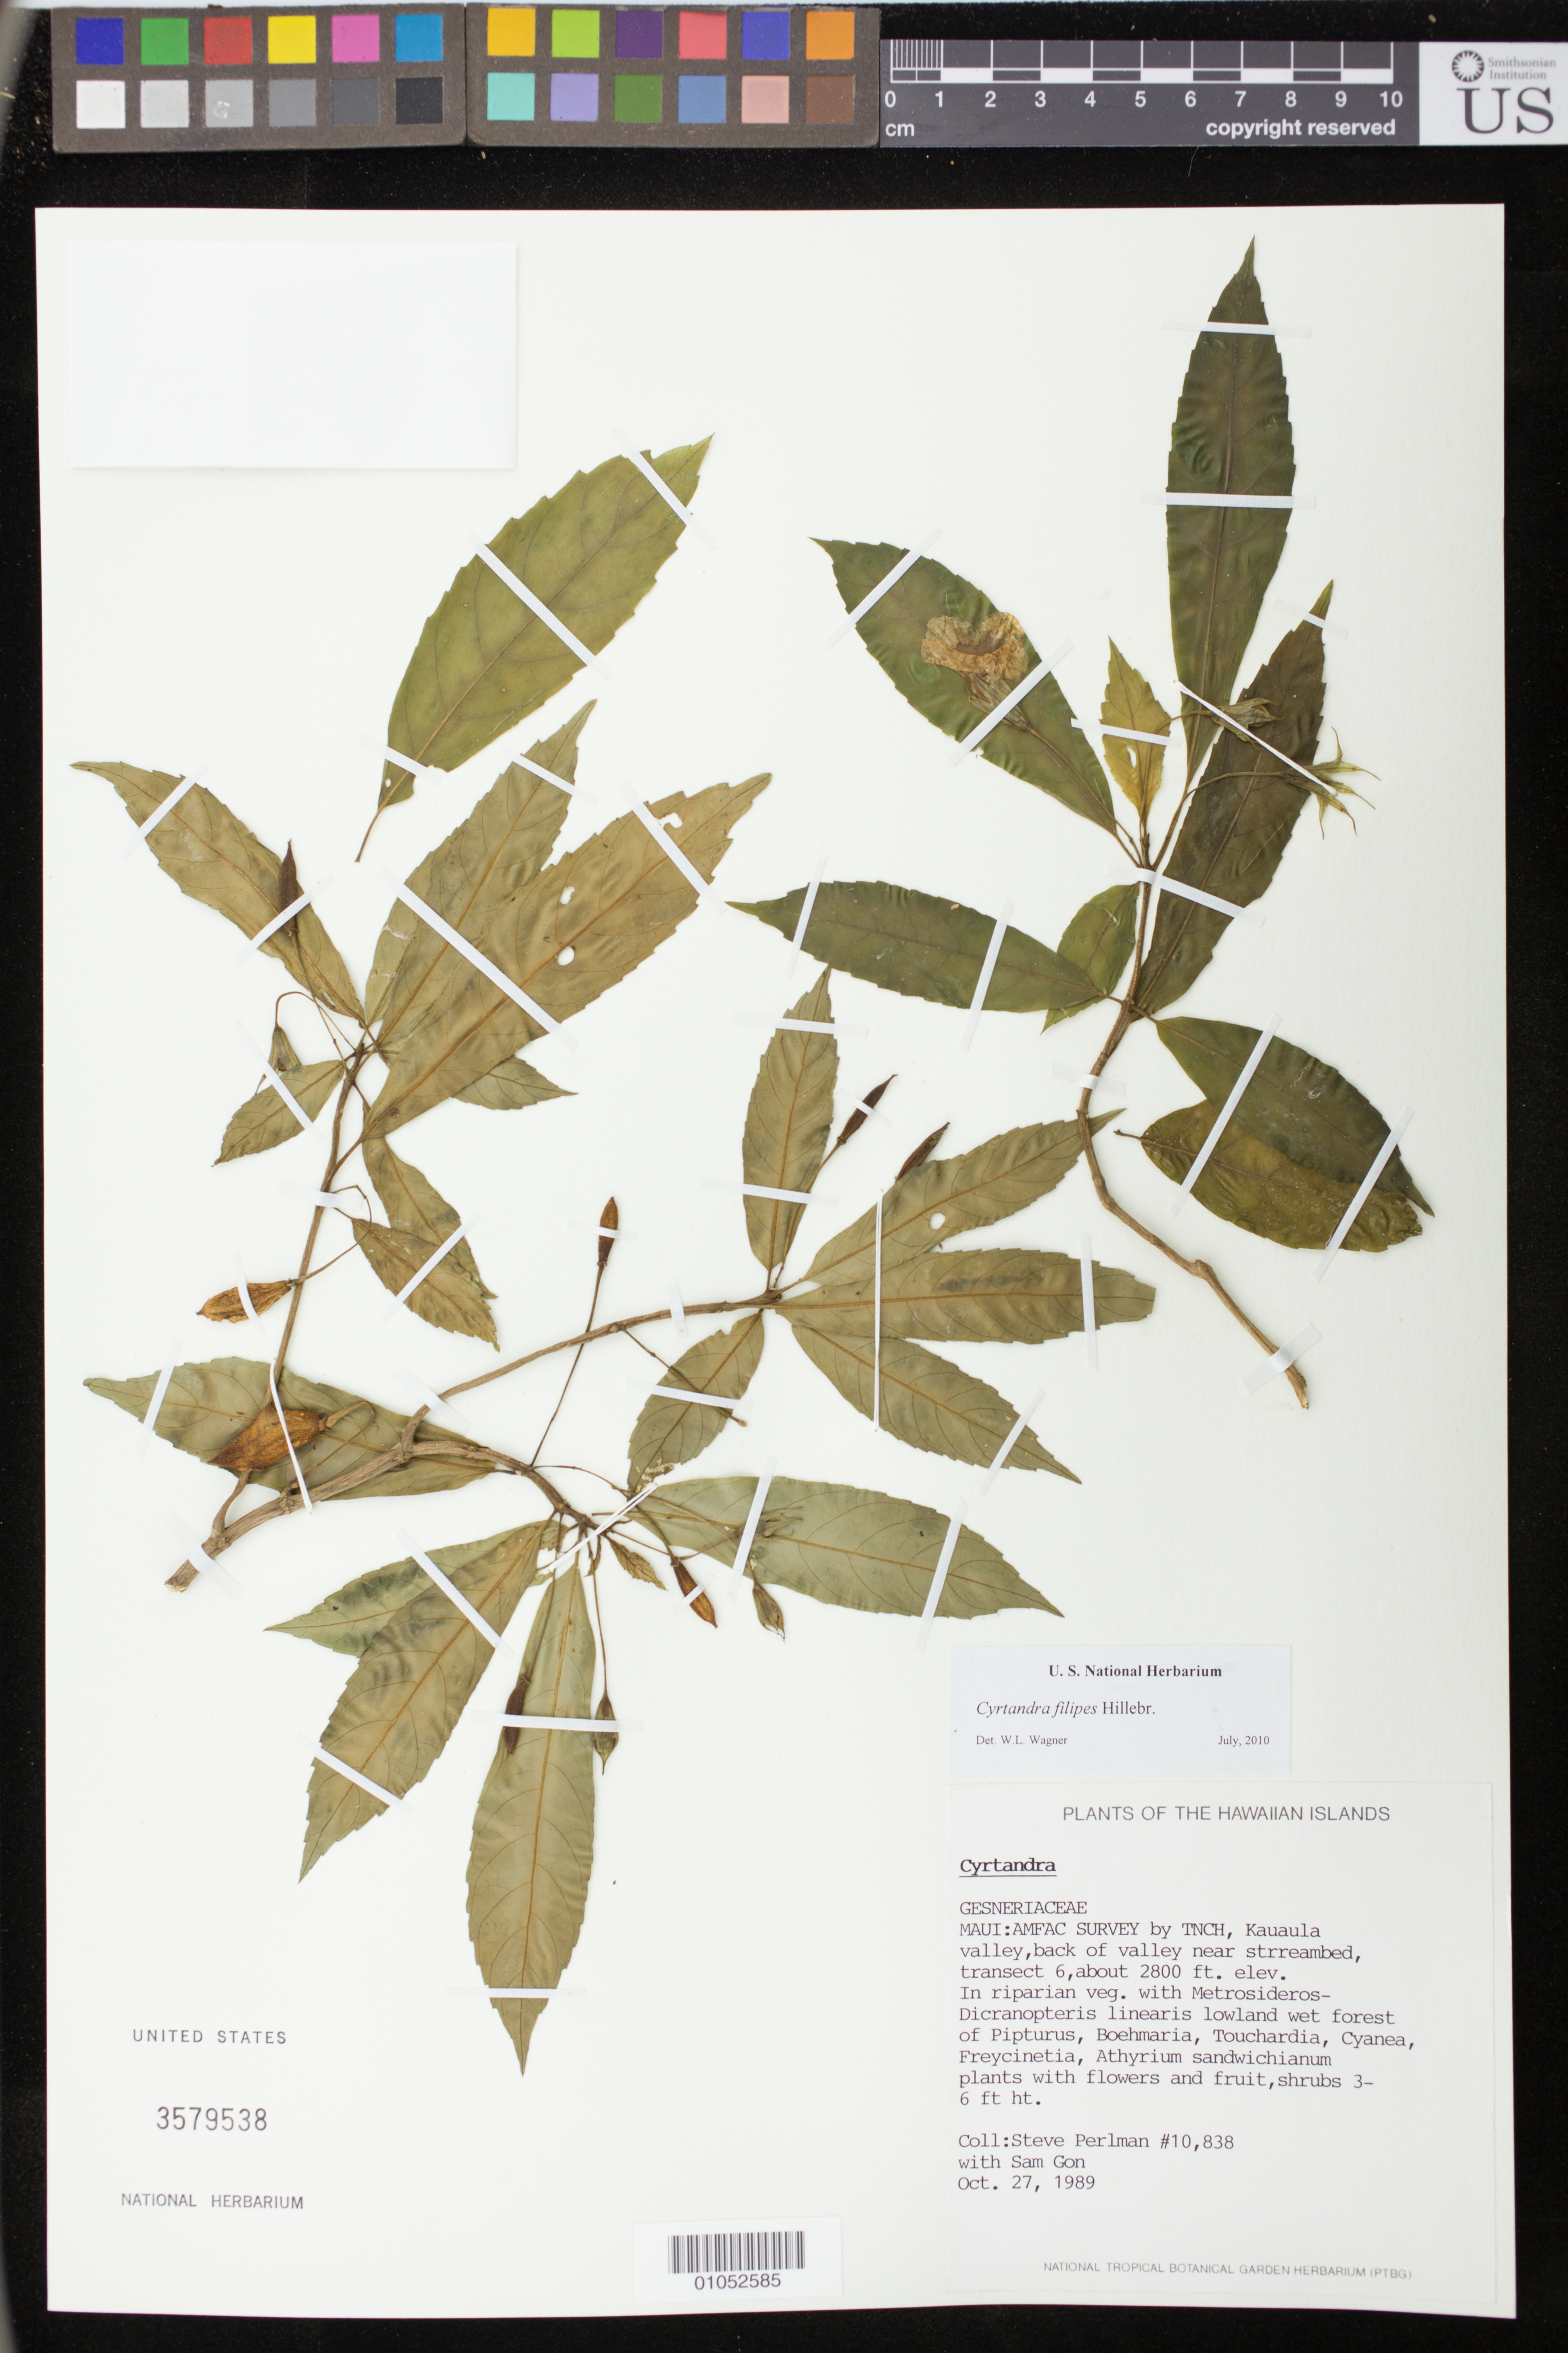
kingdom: Plantae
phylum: Tracheophyta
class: Magnoliopsida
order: Lamiales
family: Gesneriaceae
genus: Cyrtandra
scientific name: Cyrtandra filipes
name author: Hillebr.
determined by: Wagner, W. L., (BOT), Smithsonian Institution - National Museum of Natural History (UNITED STATES)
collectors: S. P. Perlman & S. Gon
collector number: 10838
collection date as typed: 27 Oct 1989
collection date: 1989-10-27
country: United States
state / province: Hawaii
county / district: Maui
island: Maui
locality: AMFAC Survey by TNCH, Kauaula valley, back of valley near streambed, transpect 6.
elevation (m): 853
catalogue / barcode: US 3579538